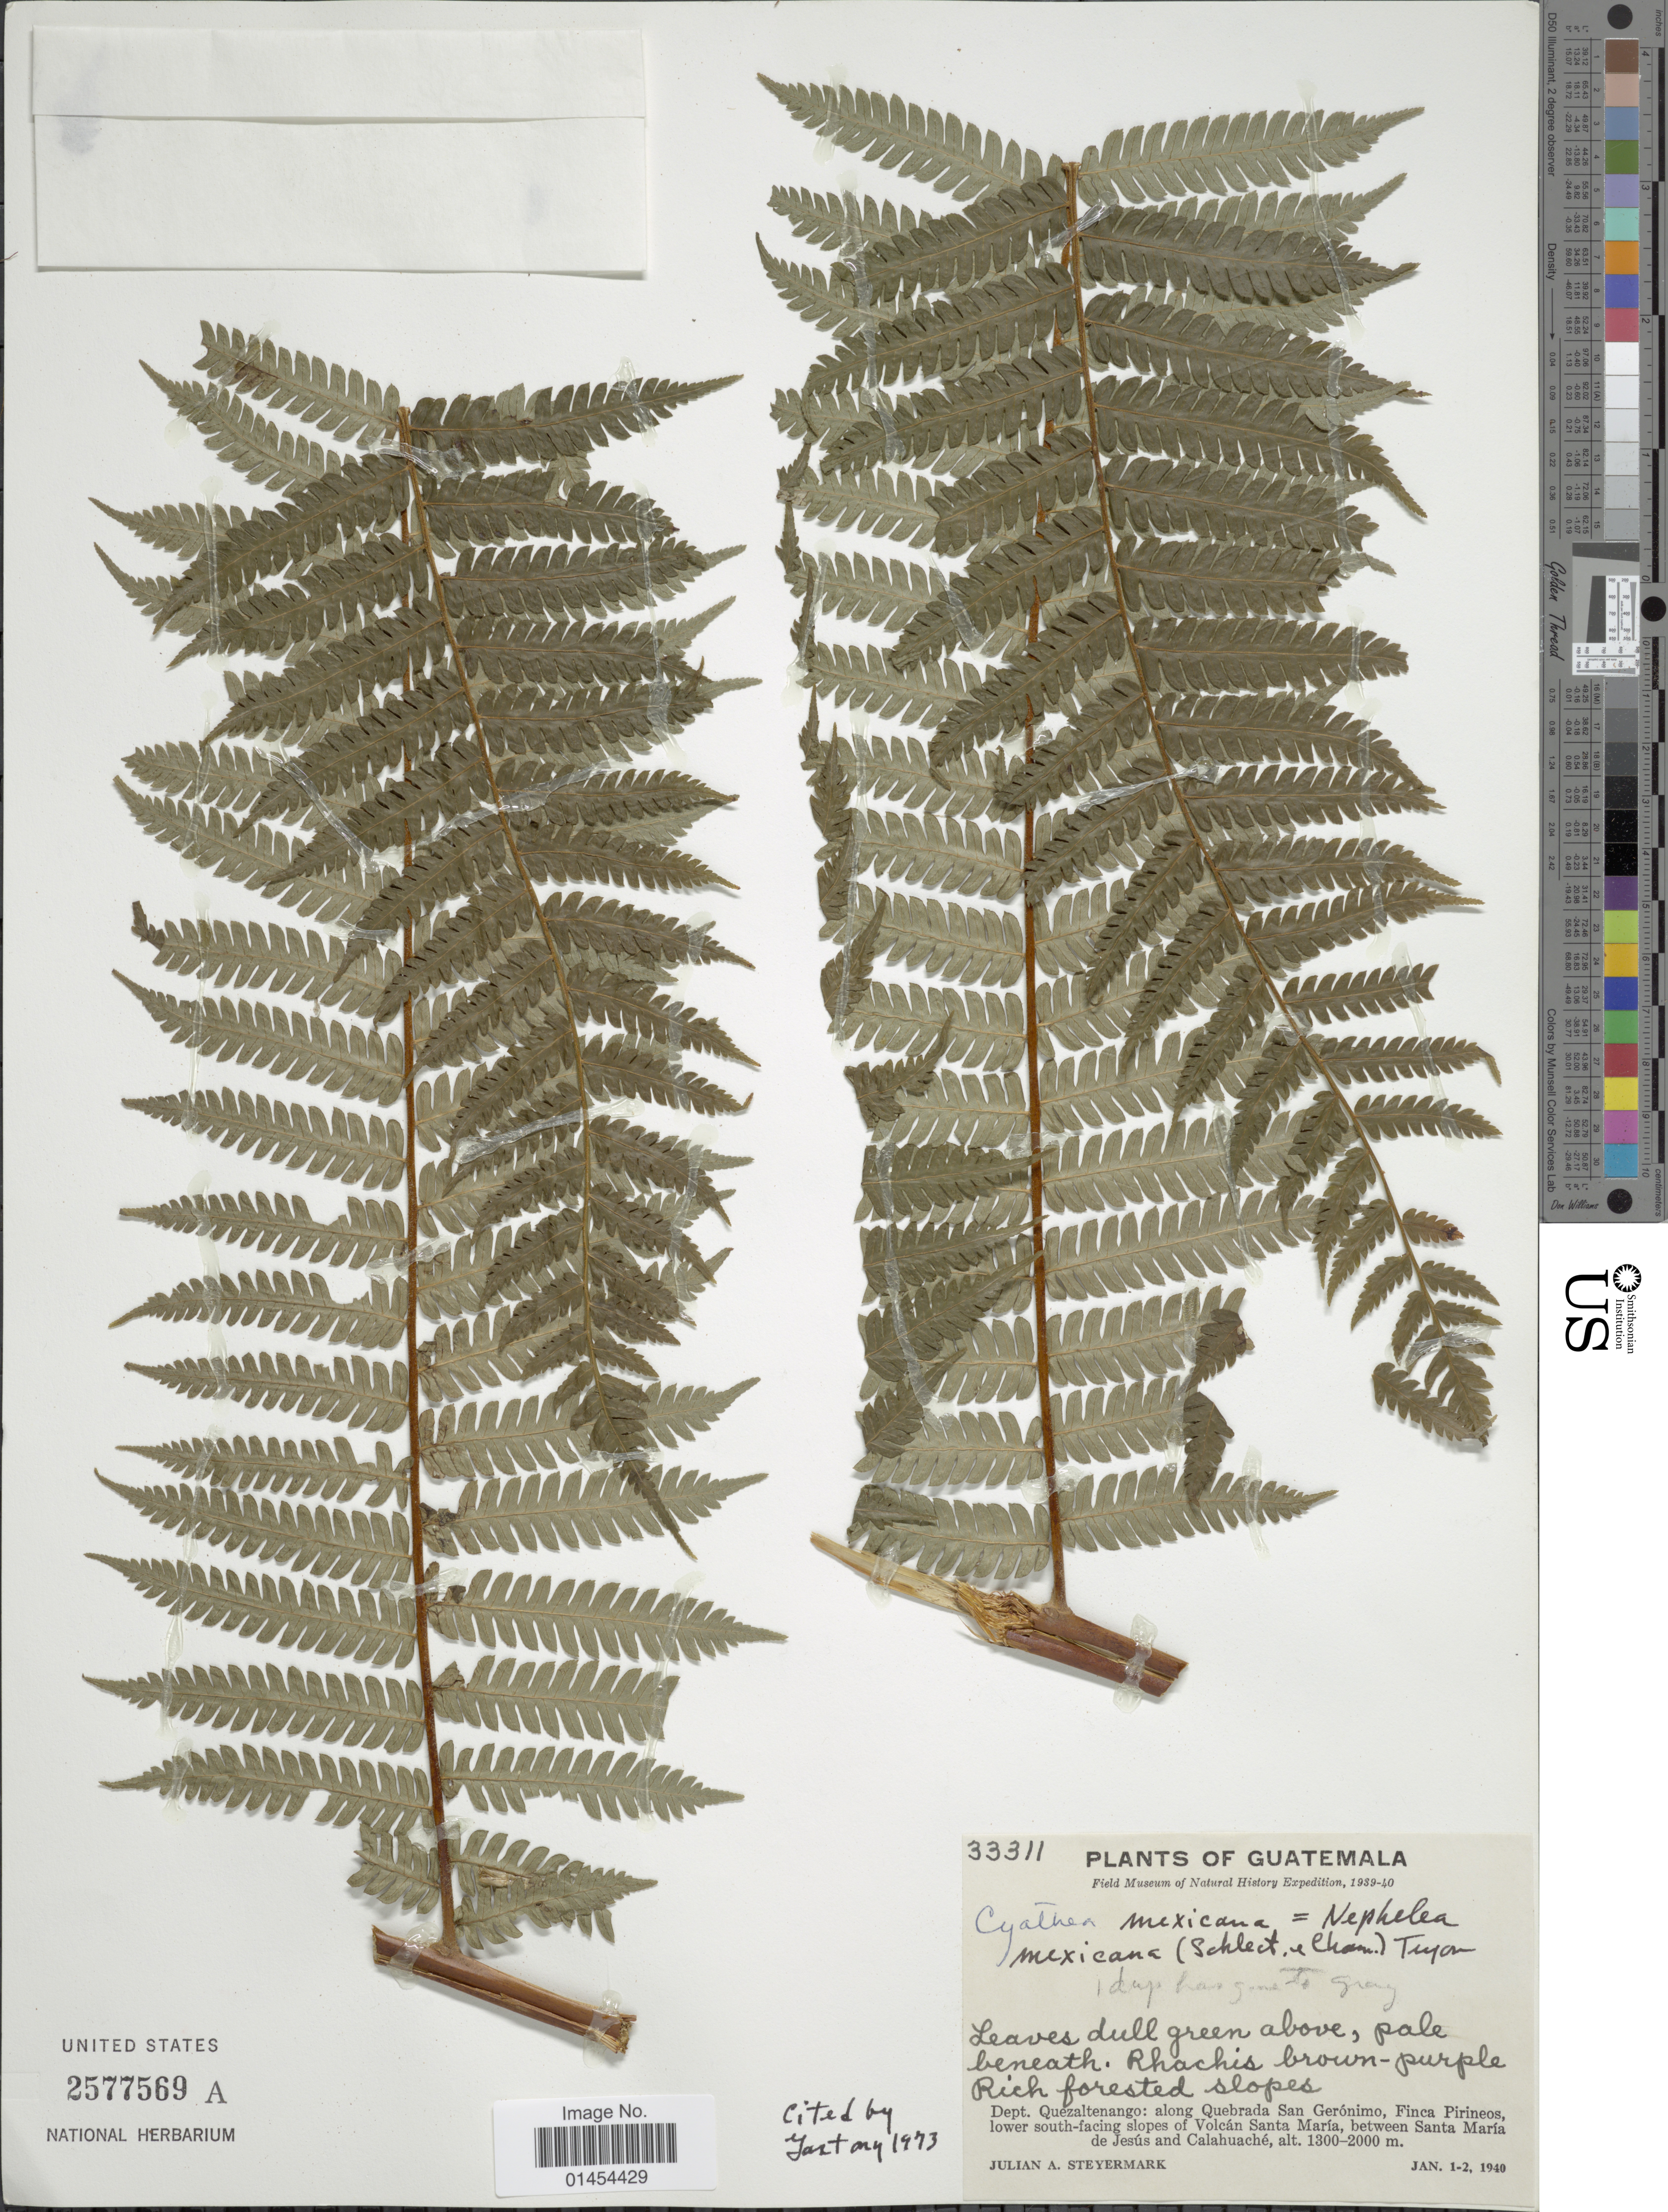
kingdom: Plantae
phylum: Tracheophyta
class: Polypodiopsida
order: Cyatheales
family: Cyatheaceae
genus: Alsophila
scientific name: Alsophila firma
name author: (Baker) D.S. Conant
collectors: J. Steyermark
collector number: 33311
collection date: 1940-01-01/1940-01-02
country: Guatemala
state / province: Quetzaltenango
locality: Along Quebrada San Gerónimo, Finca Pirineos, lower south-facing slopes of Volcán Santa María, between Santa María de Jesús and Calahuaché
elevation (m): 1300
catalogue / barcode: US 2577569A